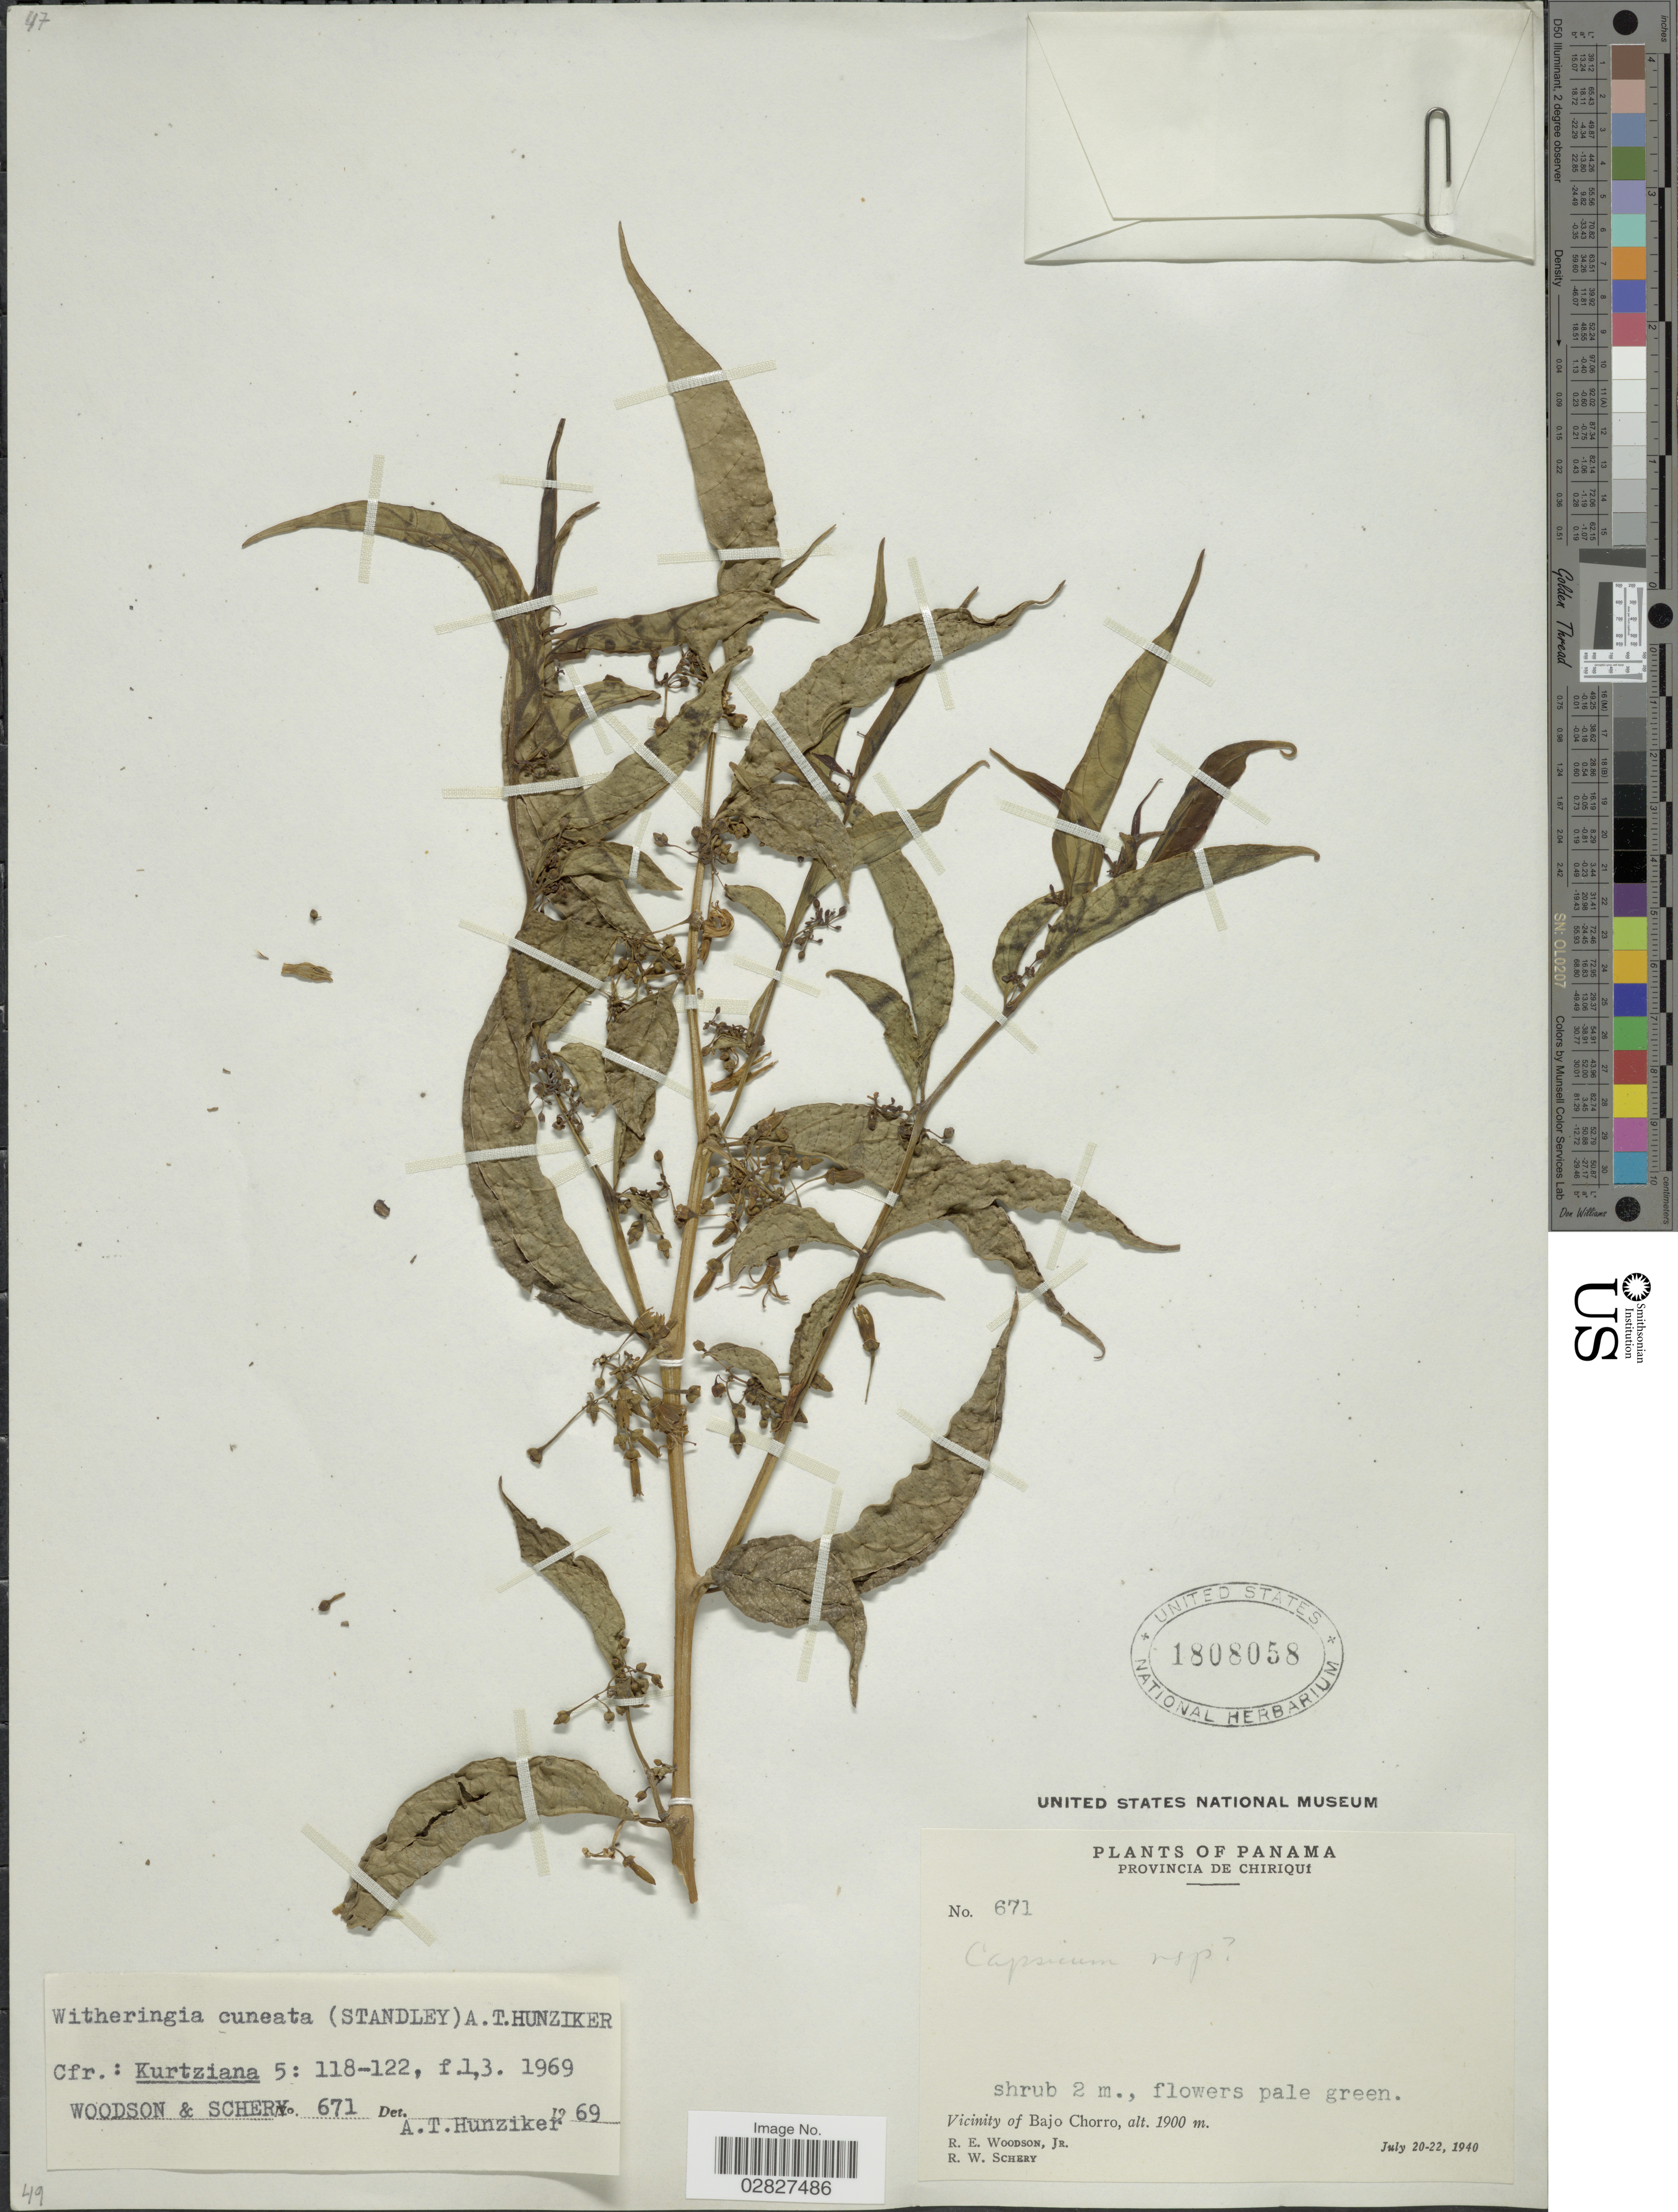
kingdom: Plantae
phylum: Tracheophyta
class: Magnoliopsida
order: Solanales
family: Solanaceae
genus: Witheringia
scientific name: Witheringia cuneata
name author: (Standl.) Hunz.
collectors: R. E. Woodson & R. W. Schery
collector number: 671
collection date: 1940-07-20/1940-07-22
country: Panama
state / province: Chiriqui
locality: Vicinity of Bajo Chorro.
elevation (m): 1900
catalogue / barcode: US 1808058